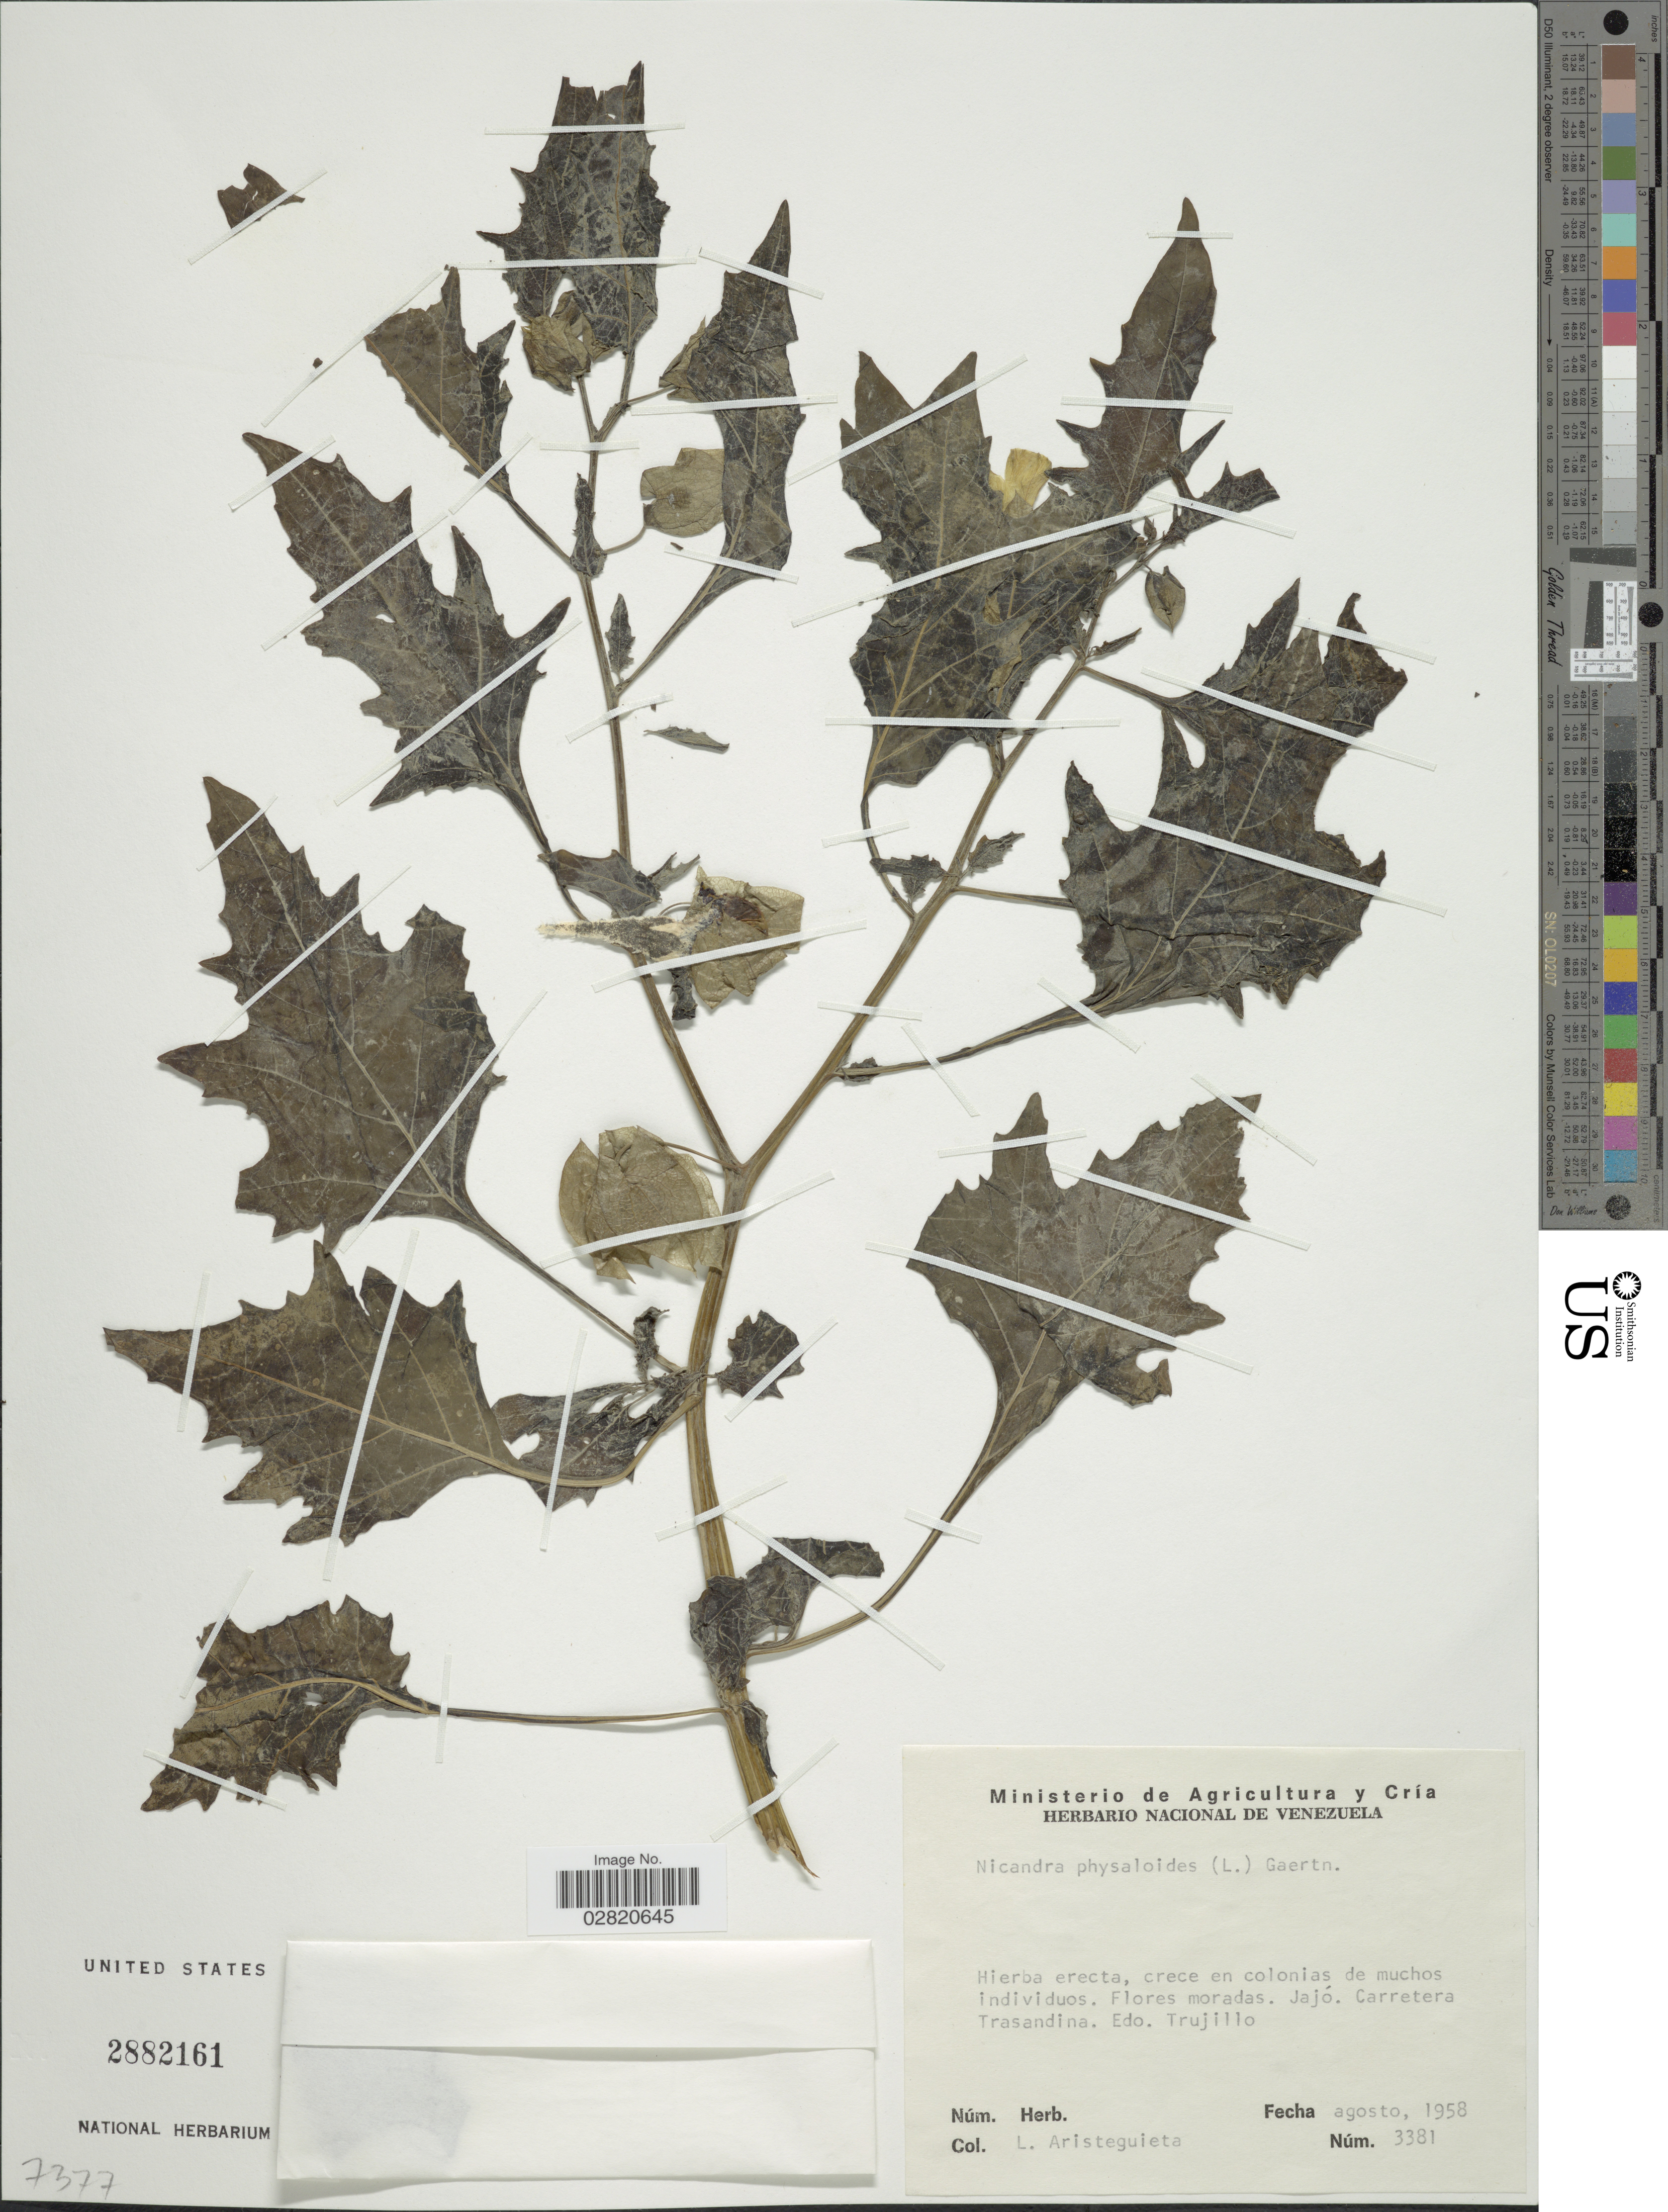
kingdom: Plantae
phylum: Tracheophyta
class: Magnoliopsida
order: Solanales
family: Solanaceae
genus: Nicandra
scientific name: Nicandra physalodes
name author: (L.) Gaertn.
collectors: L. Aristeguieta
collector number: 3381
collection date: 1958-08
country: Venezuela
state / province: Trujillo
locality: Jajó. Carretera Trasandina. Edo. Trujillo.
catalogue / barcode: US 2882161